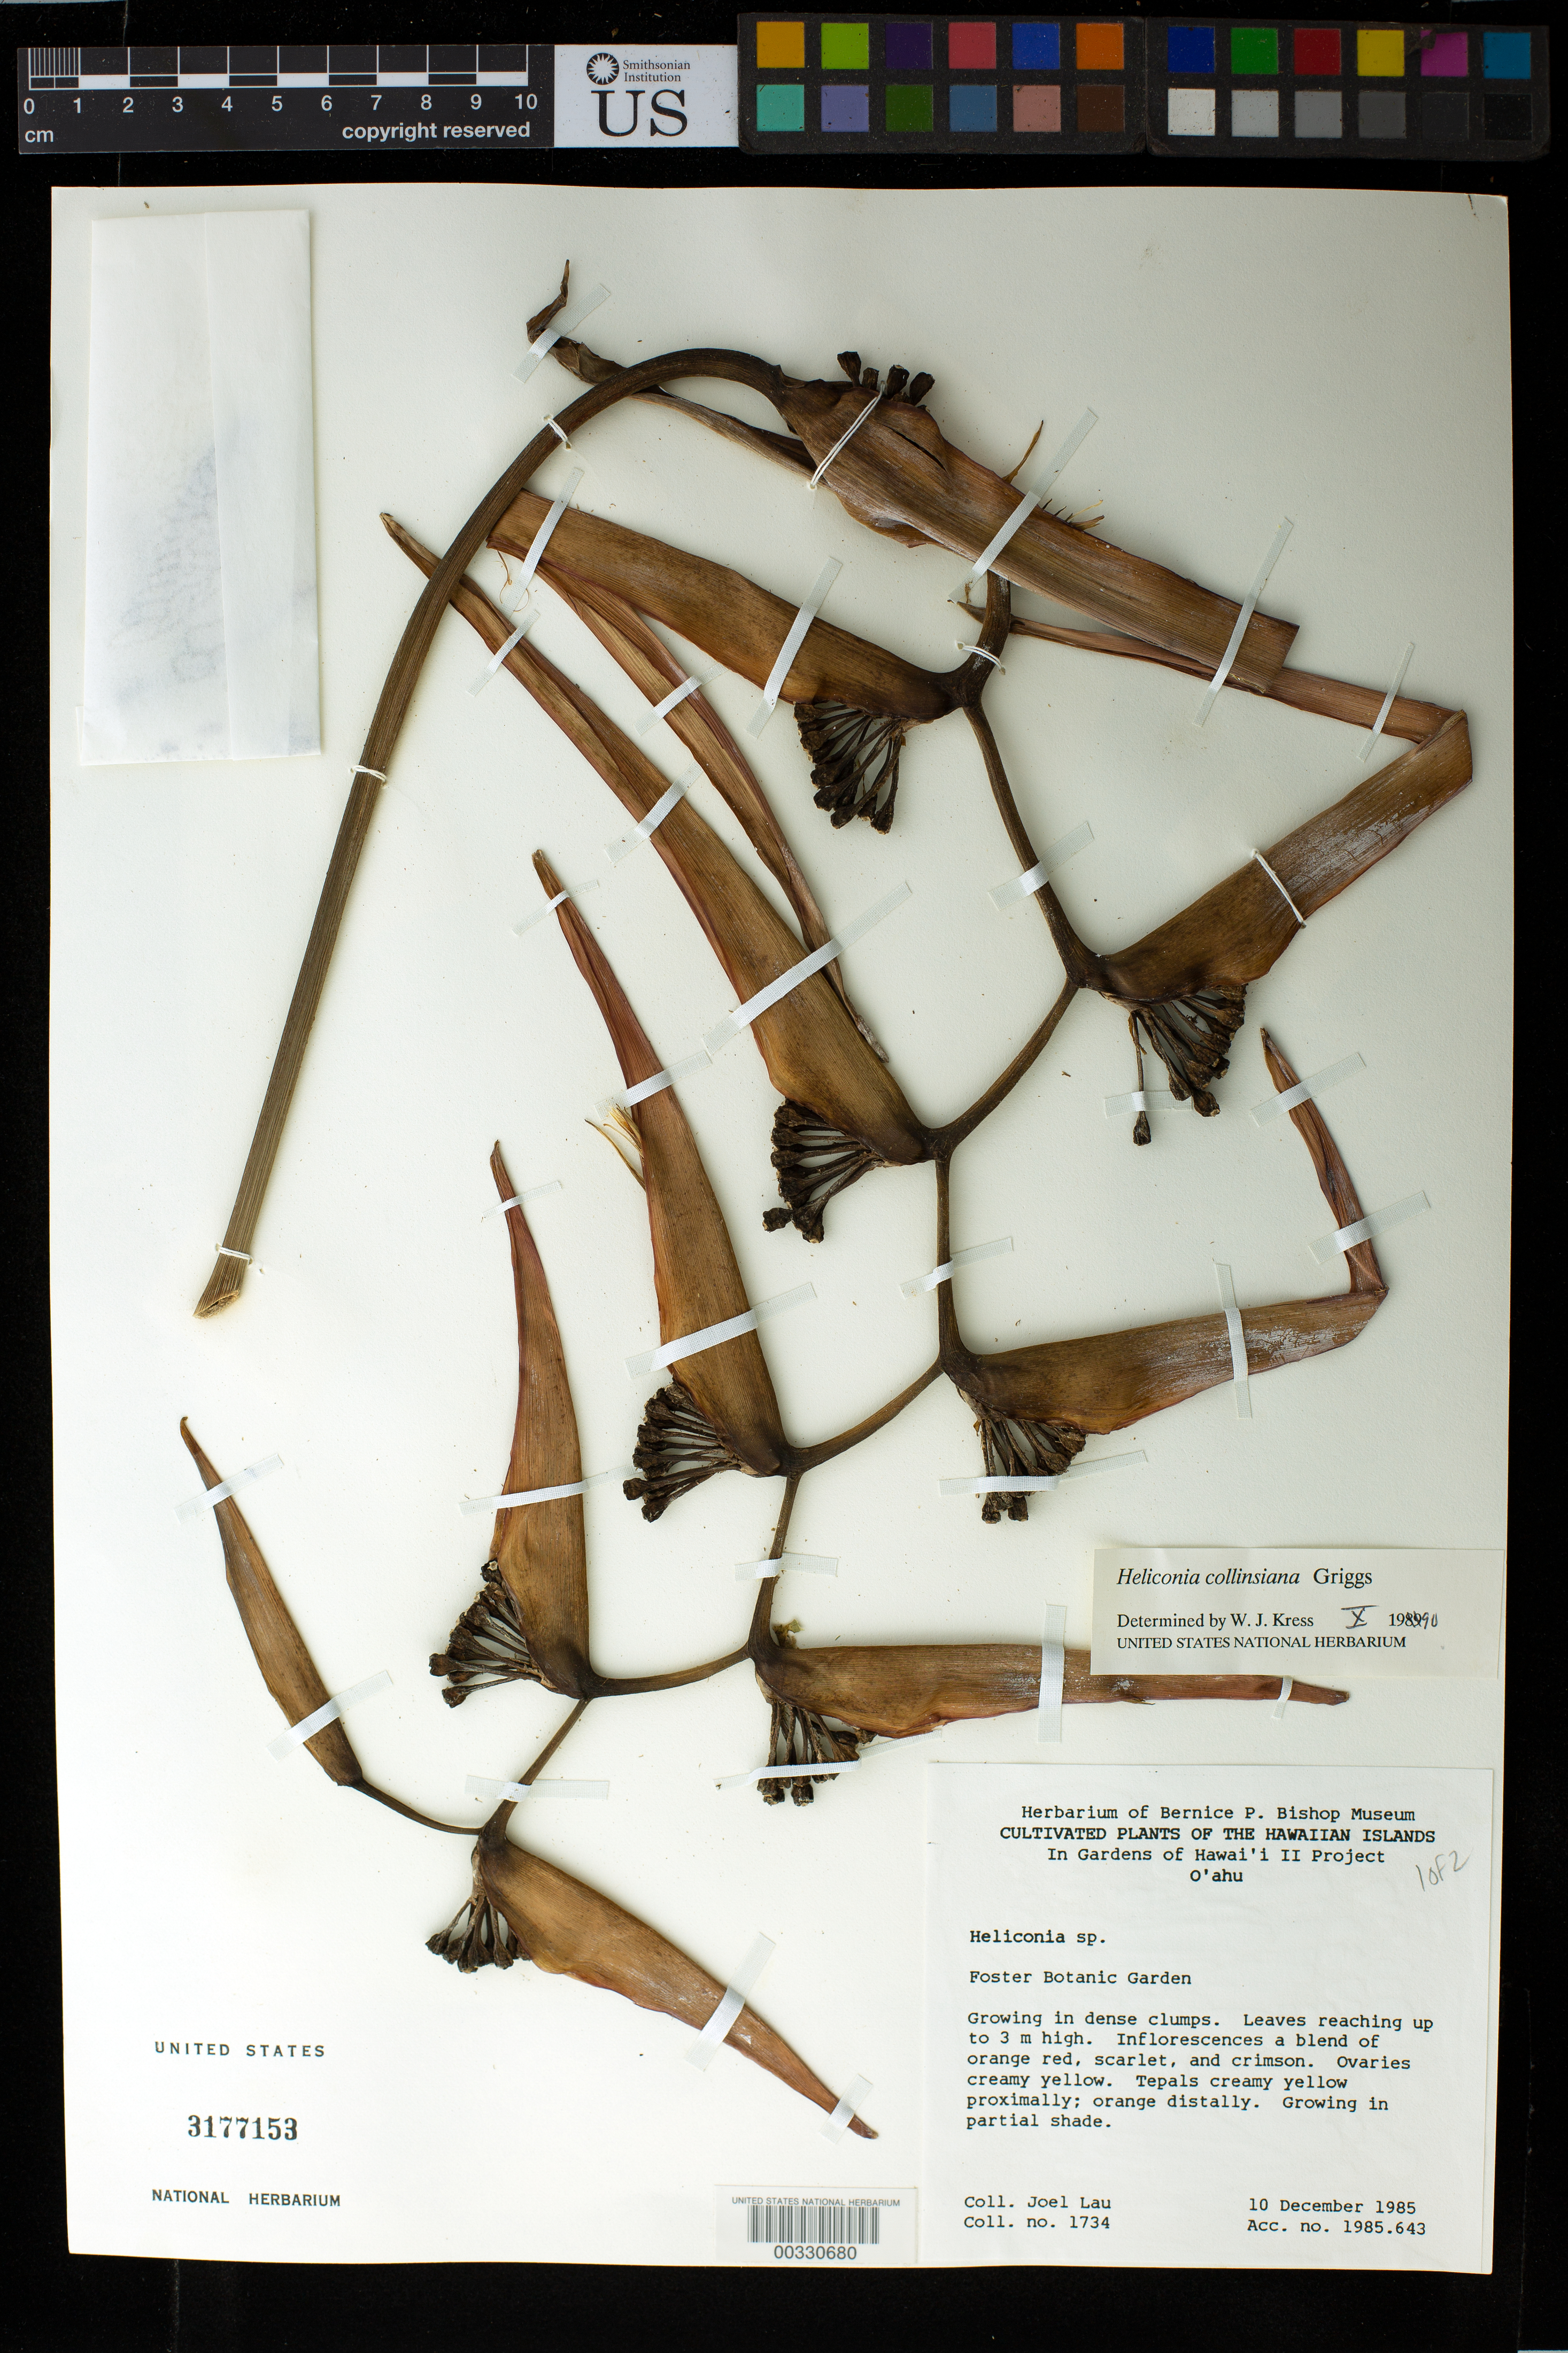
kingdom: Plantae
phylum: Tracheophyta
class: Liliopsida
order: Zingiberales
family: Heliconiaceae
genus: Heliconia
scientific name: Heliconia collinsiana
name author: R.F. Griggs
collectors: J. Lau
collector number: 1734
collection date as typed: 10 Dec 1985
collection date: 1985-12-10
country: United States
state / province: Florida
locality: Southern Florida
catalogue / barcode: US 3177153